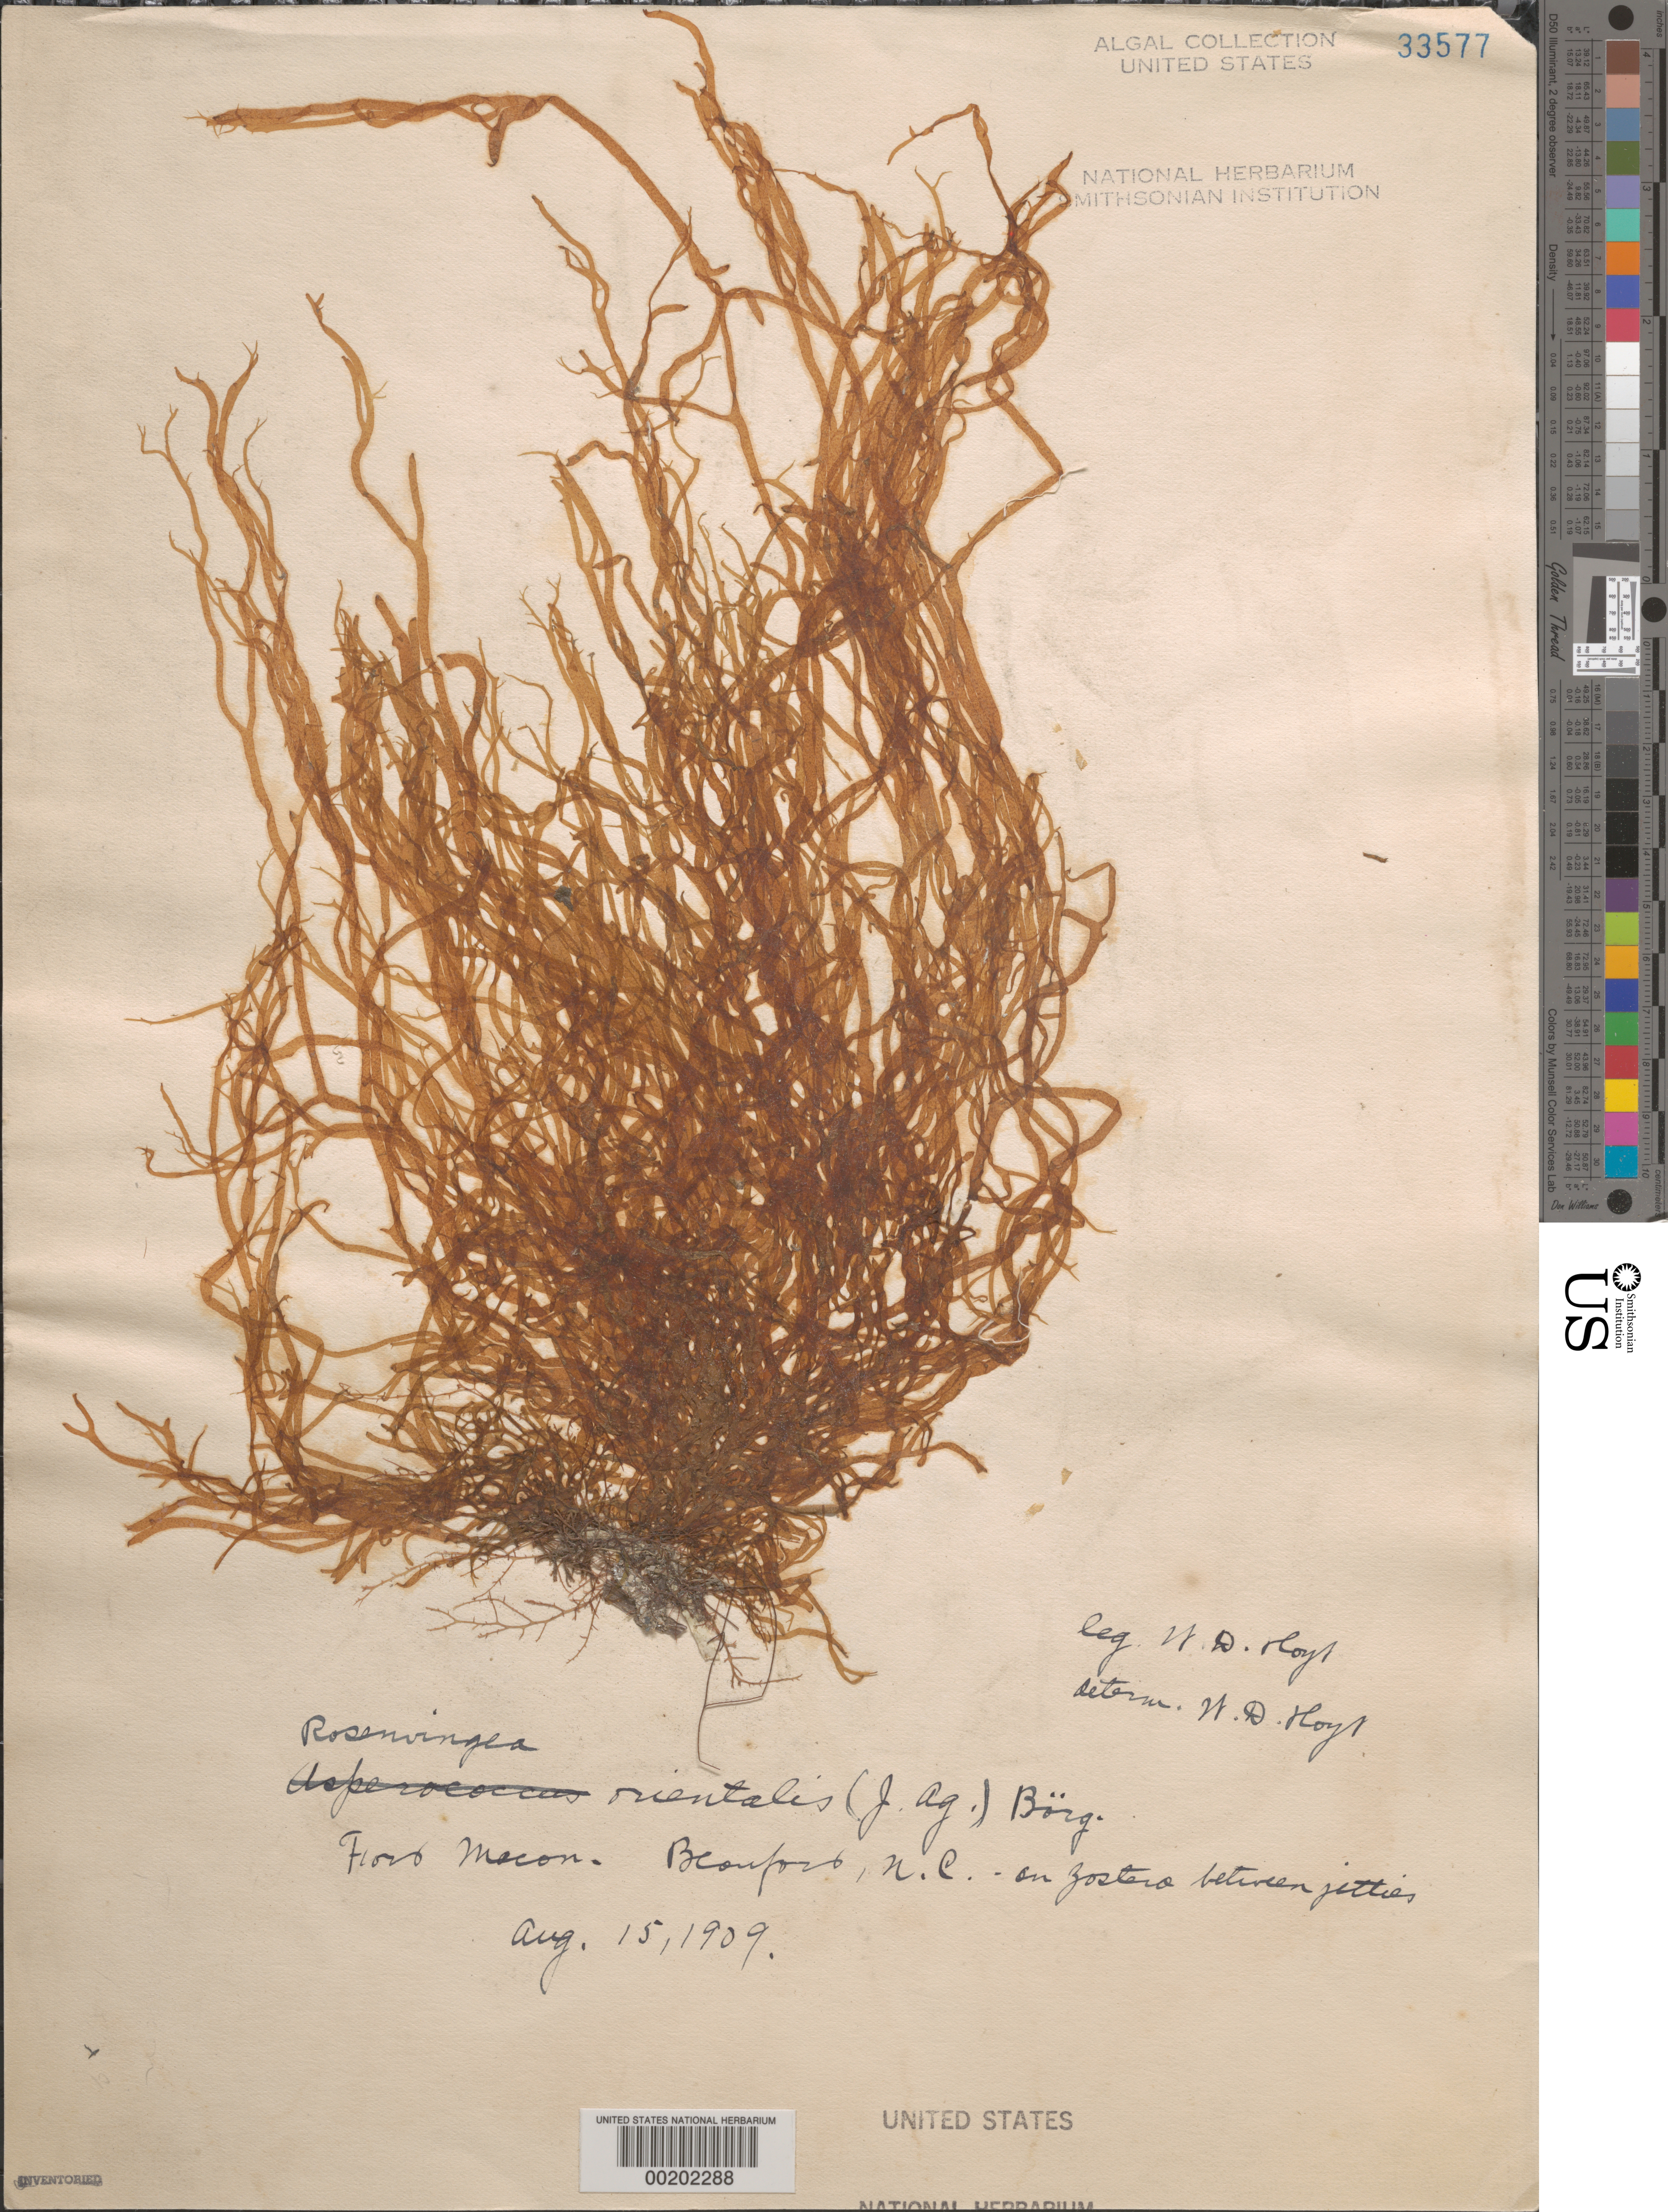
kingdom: Chromista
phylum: Ochrophyta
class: Phaeophyceae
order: Scytosiphonales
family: Scytosiphonaceae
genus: Rosenvingea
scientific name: Rosenvingea orientalis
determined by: Hoyt, W. D.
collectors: W. D. Hoyt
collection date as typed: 15 Aug 1909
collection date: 1909-08-15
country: United States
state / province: North Carolina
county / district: Carteret County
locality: Beaufort, Fort Macon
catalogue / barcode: US 33577